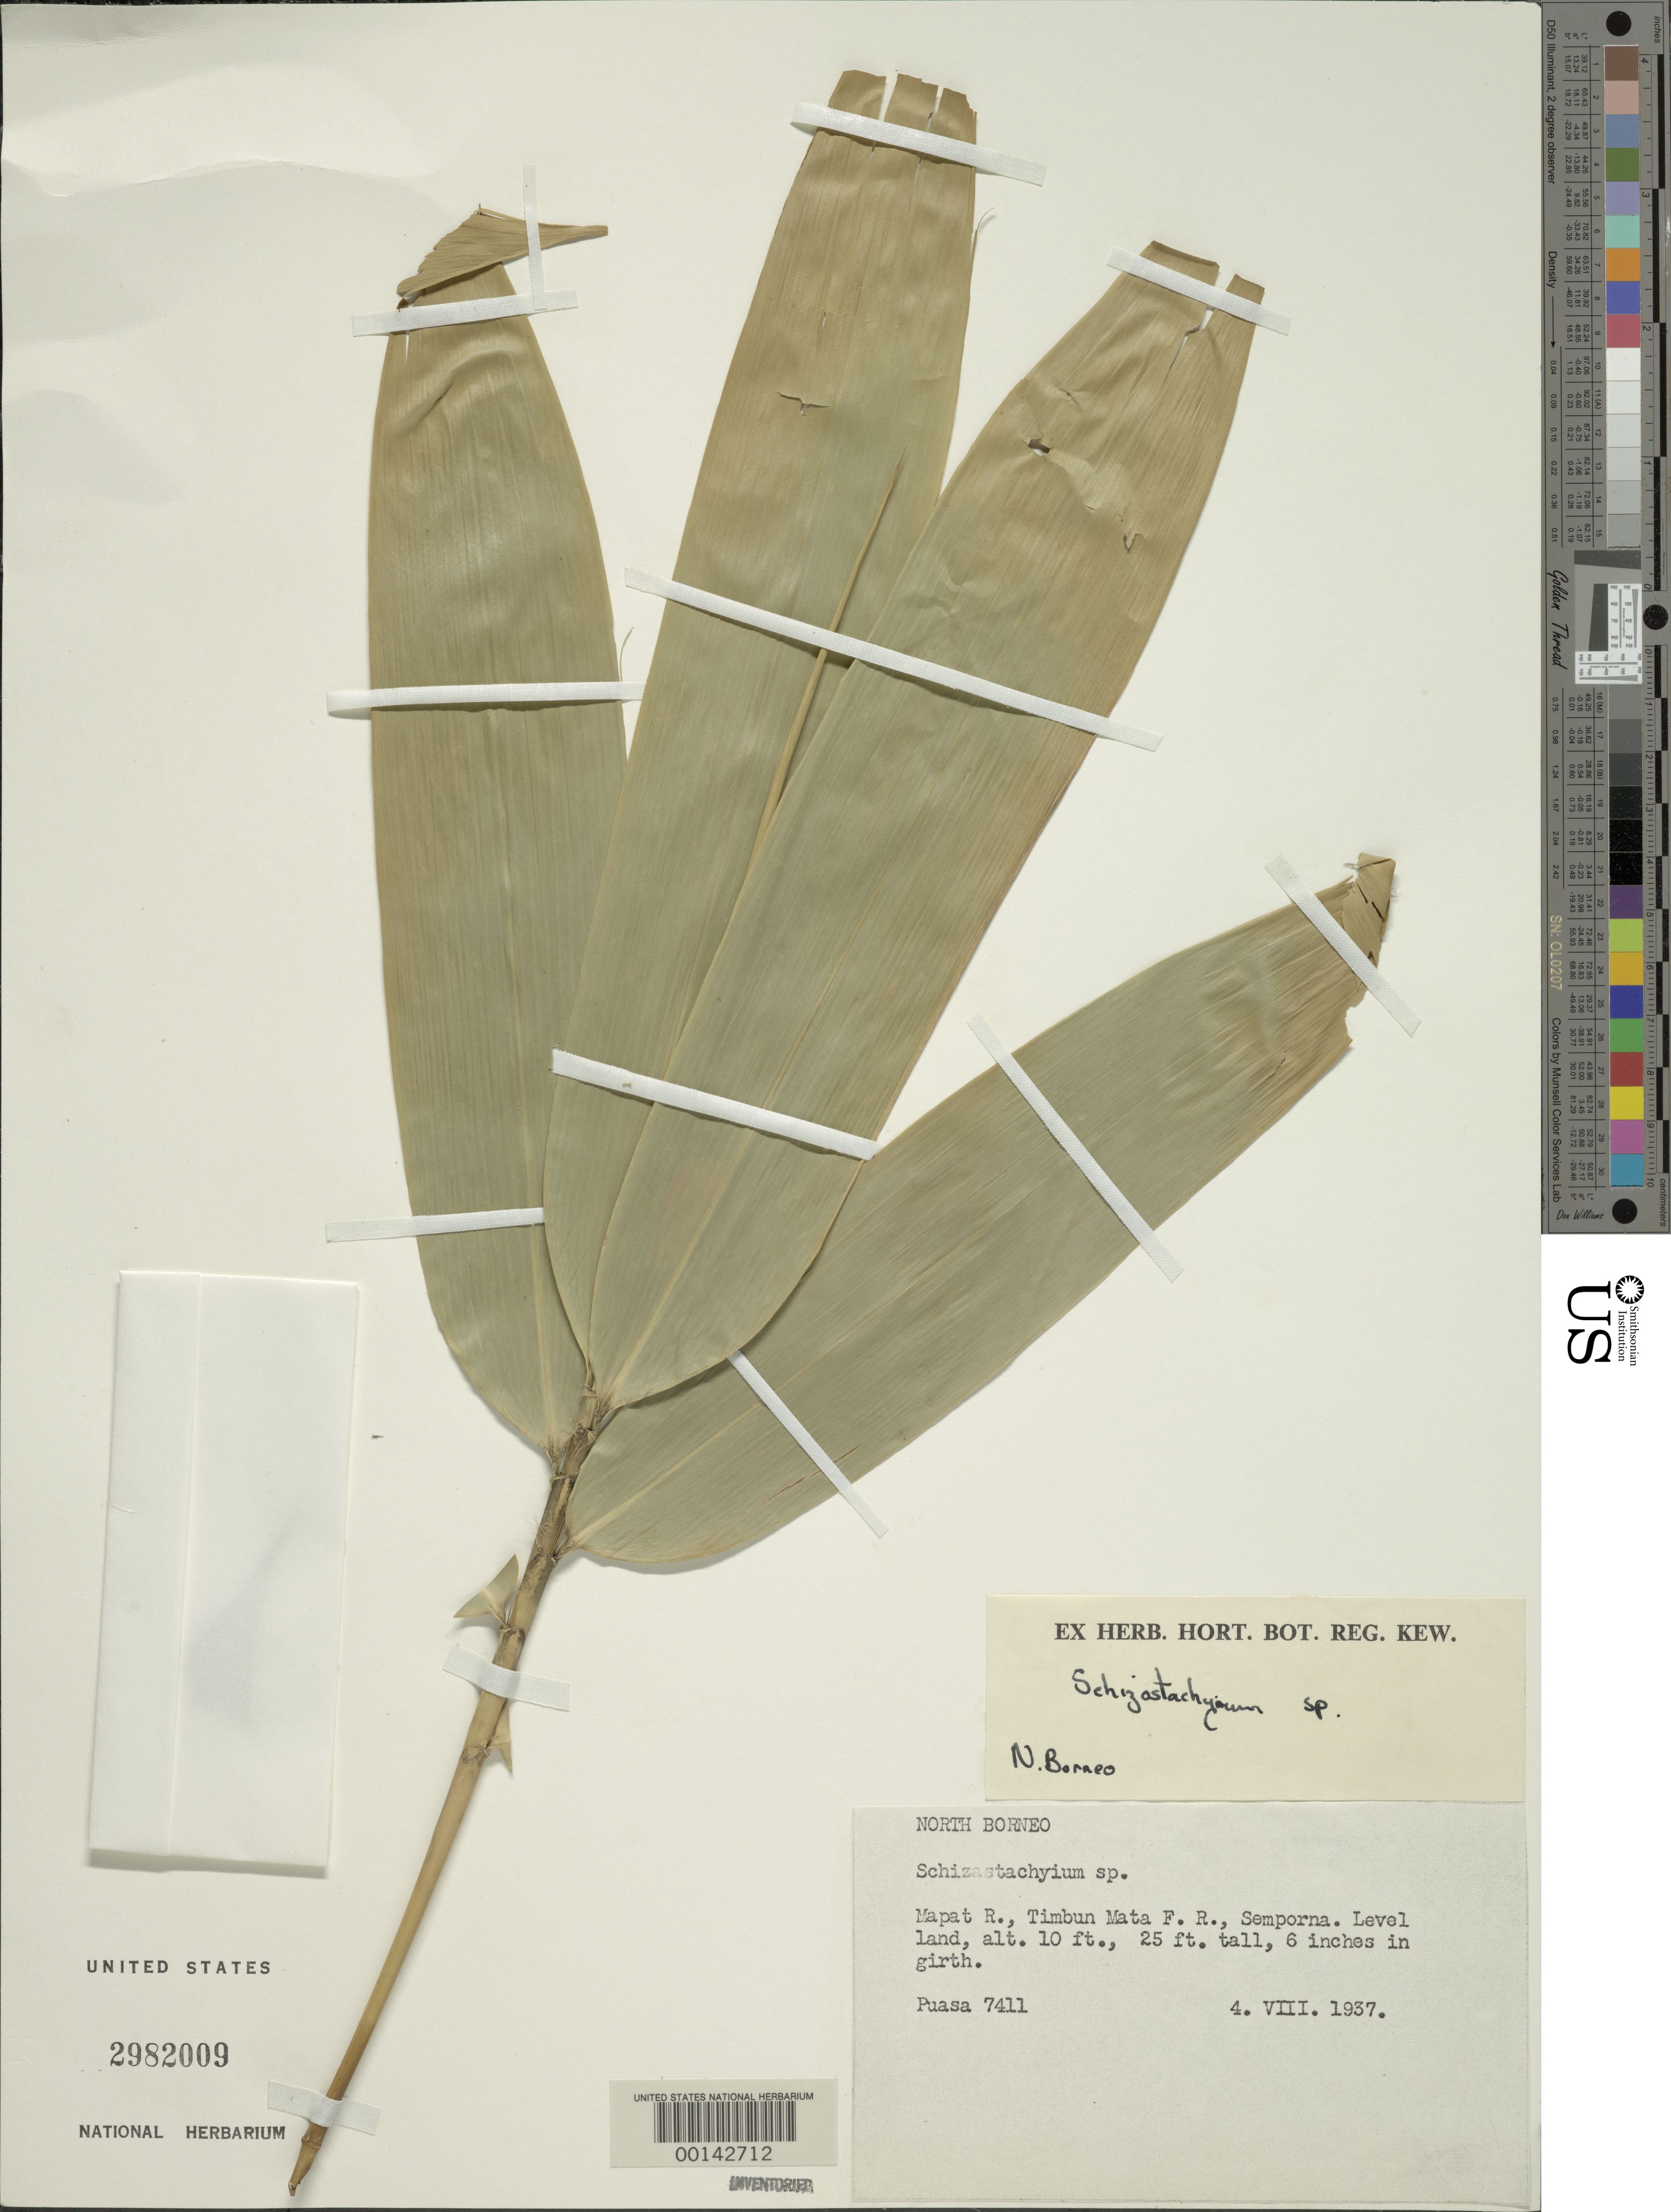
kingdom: Plantae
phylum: Tracheophyta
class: Liliopsida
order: Poales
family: Poaceae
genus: Schizostachyum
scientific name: Schizostachyum sp.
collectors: M. Puasa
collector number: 7411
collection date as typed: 04 Aug 1937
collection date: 1937-08-04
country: Malaysia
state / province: Sabah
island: Borneo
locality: Mapat, timbun mata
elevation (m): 3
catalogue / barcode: US 2982009